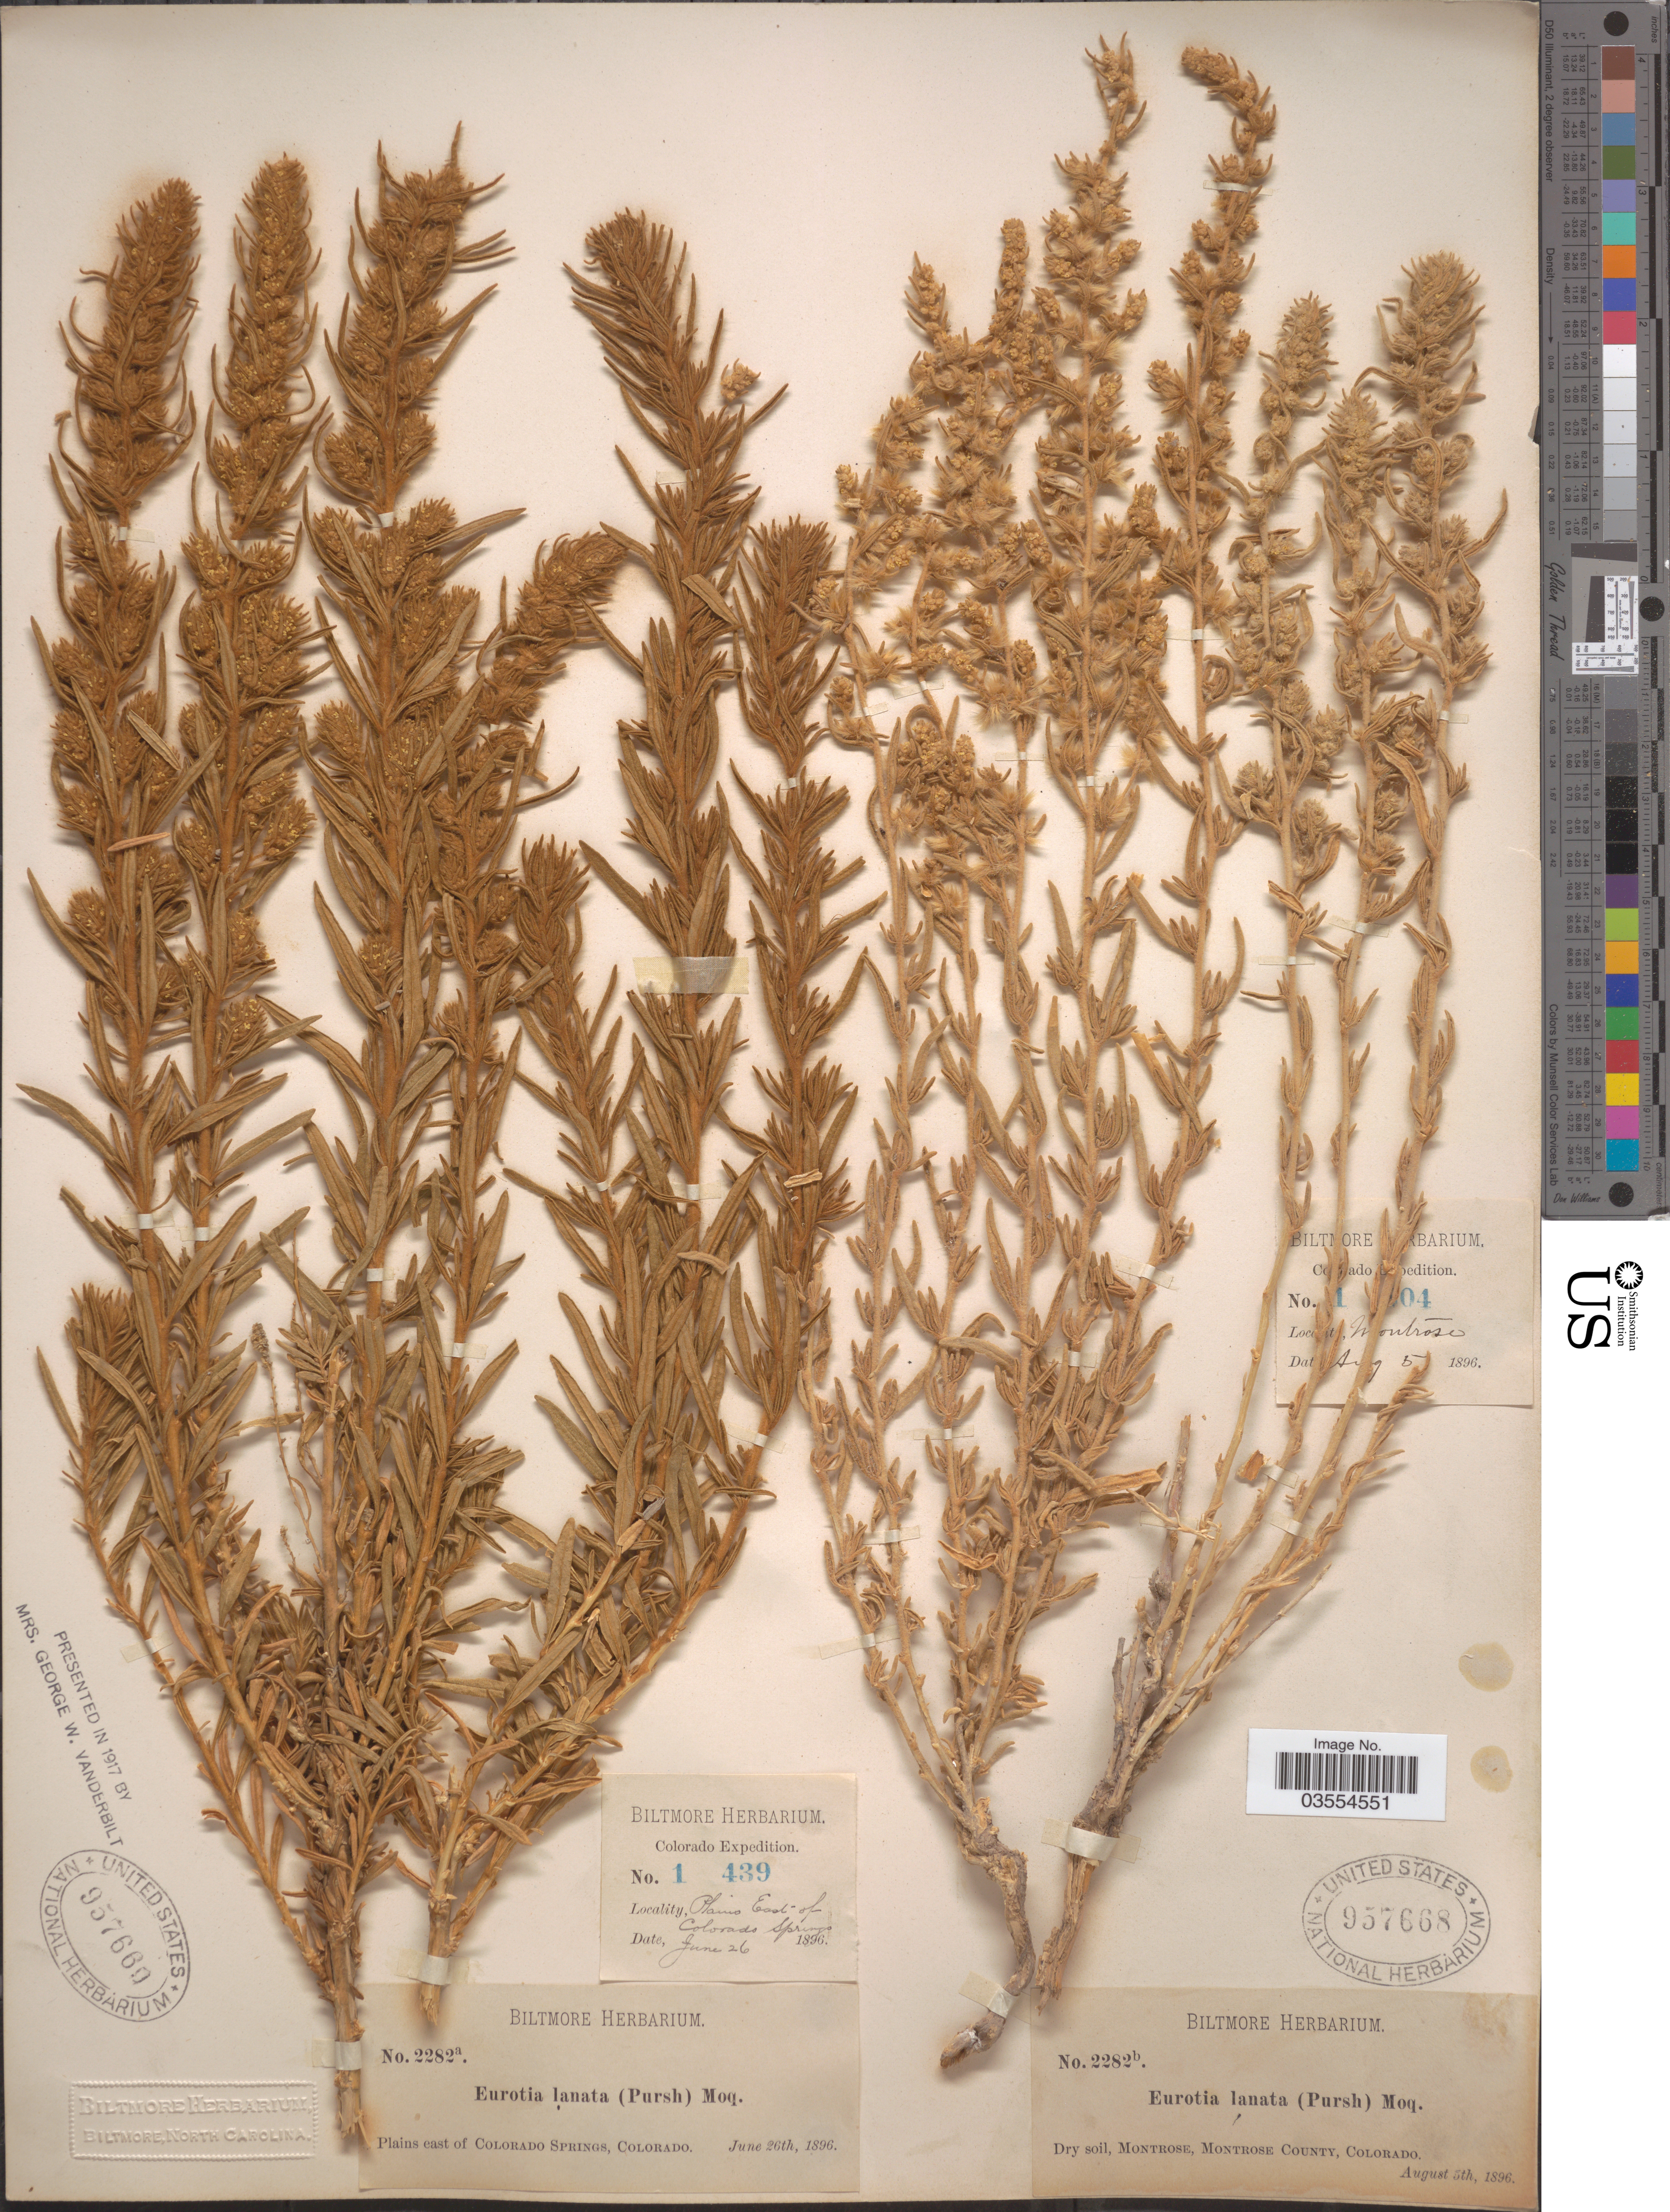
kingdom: Plantae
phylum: Tracheophyta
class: Magnoliopsida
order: Caryophyllales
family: Amaranthaceae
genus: Krascheninnikovia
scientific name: Krascheninnikovia lanata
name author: (Pursh) A. Meeuse & A.Smit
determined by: U.S. National Herbarium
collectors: ex herb. Biltmore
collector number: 2282b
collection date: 1896-08-05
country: United States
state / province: Colorado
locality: Montrose, Montrose County.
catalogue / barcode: US 957668-2